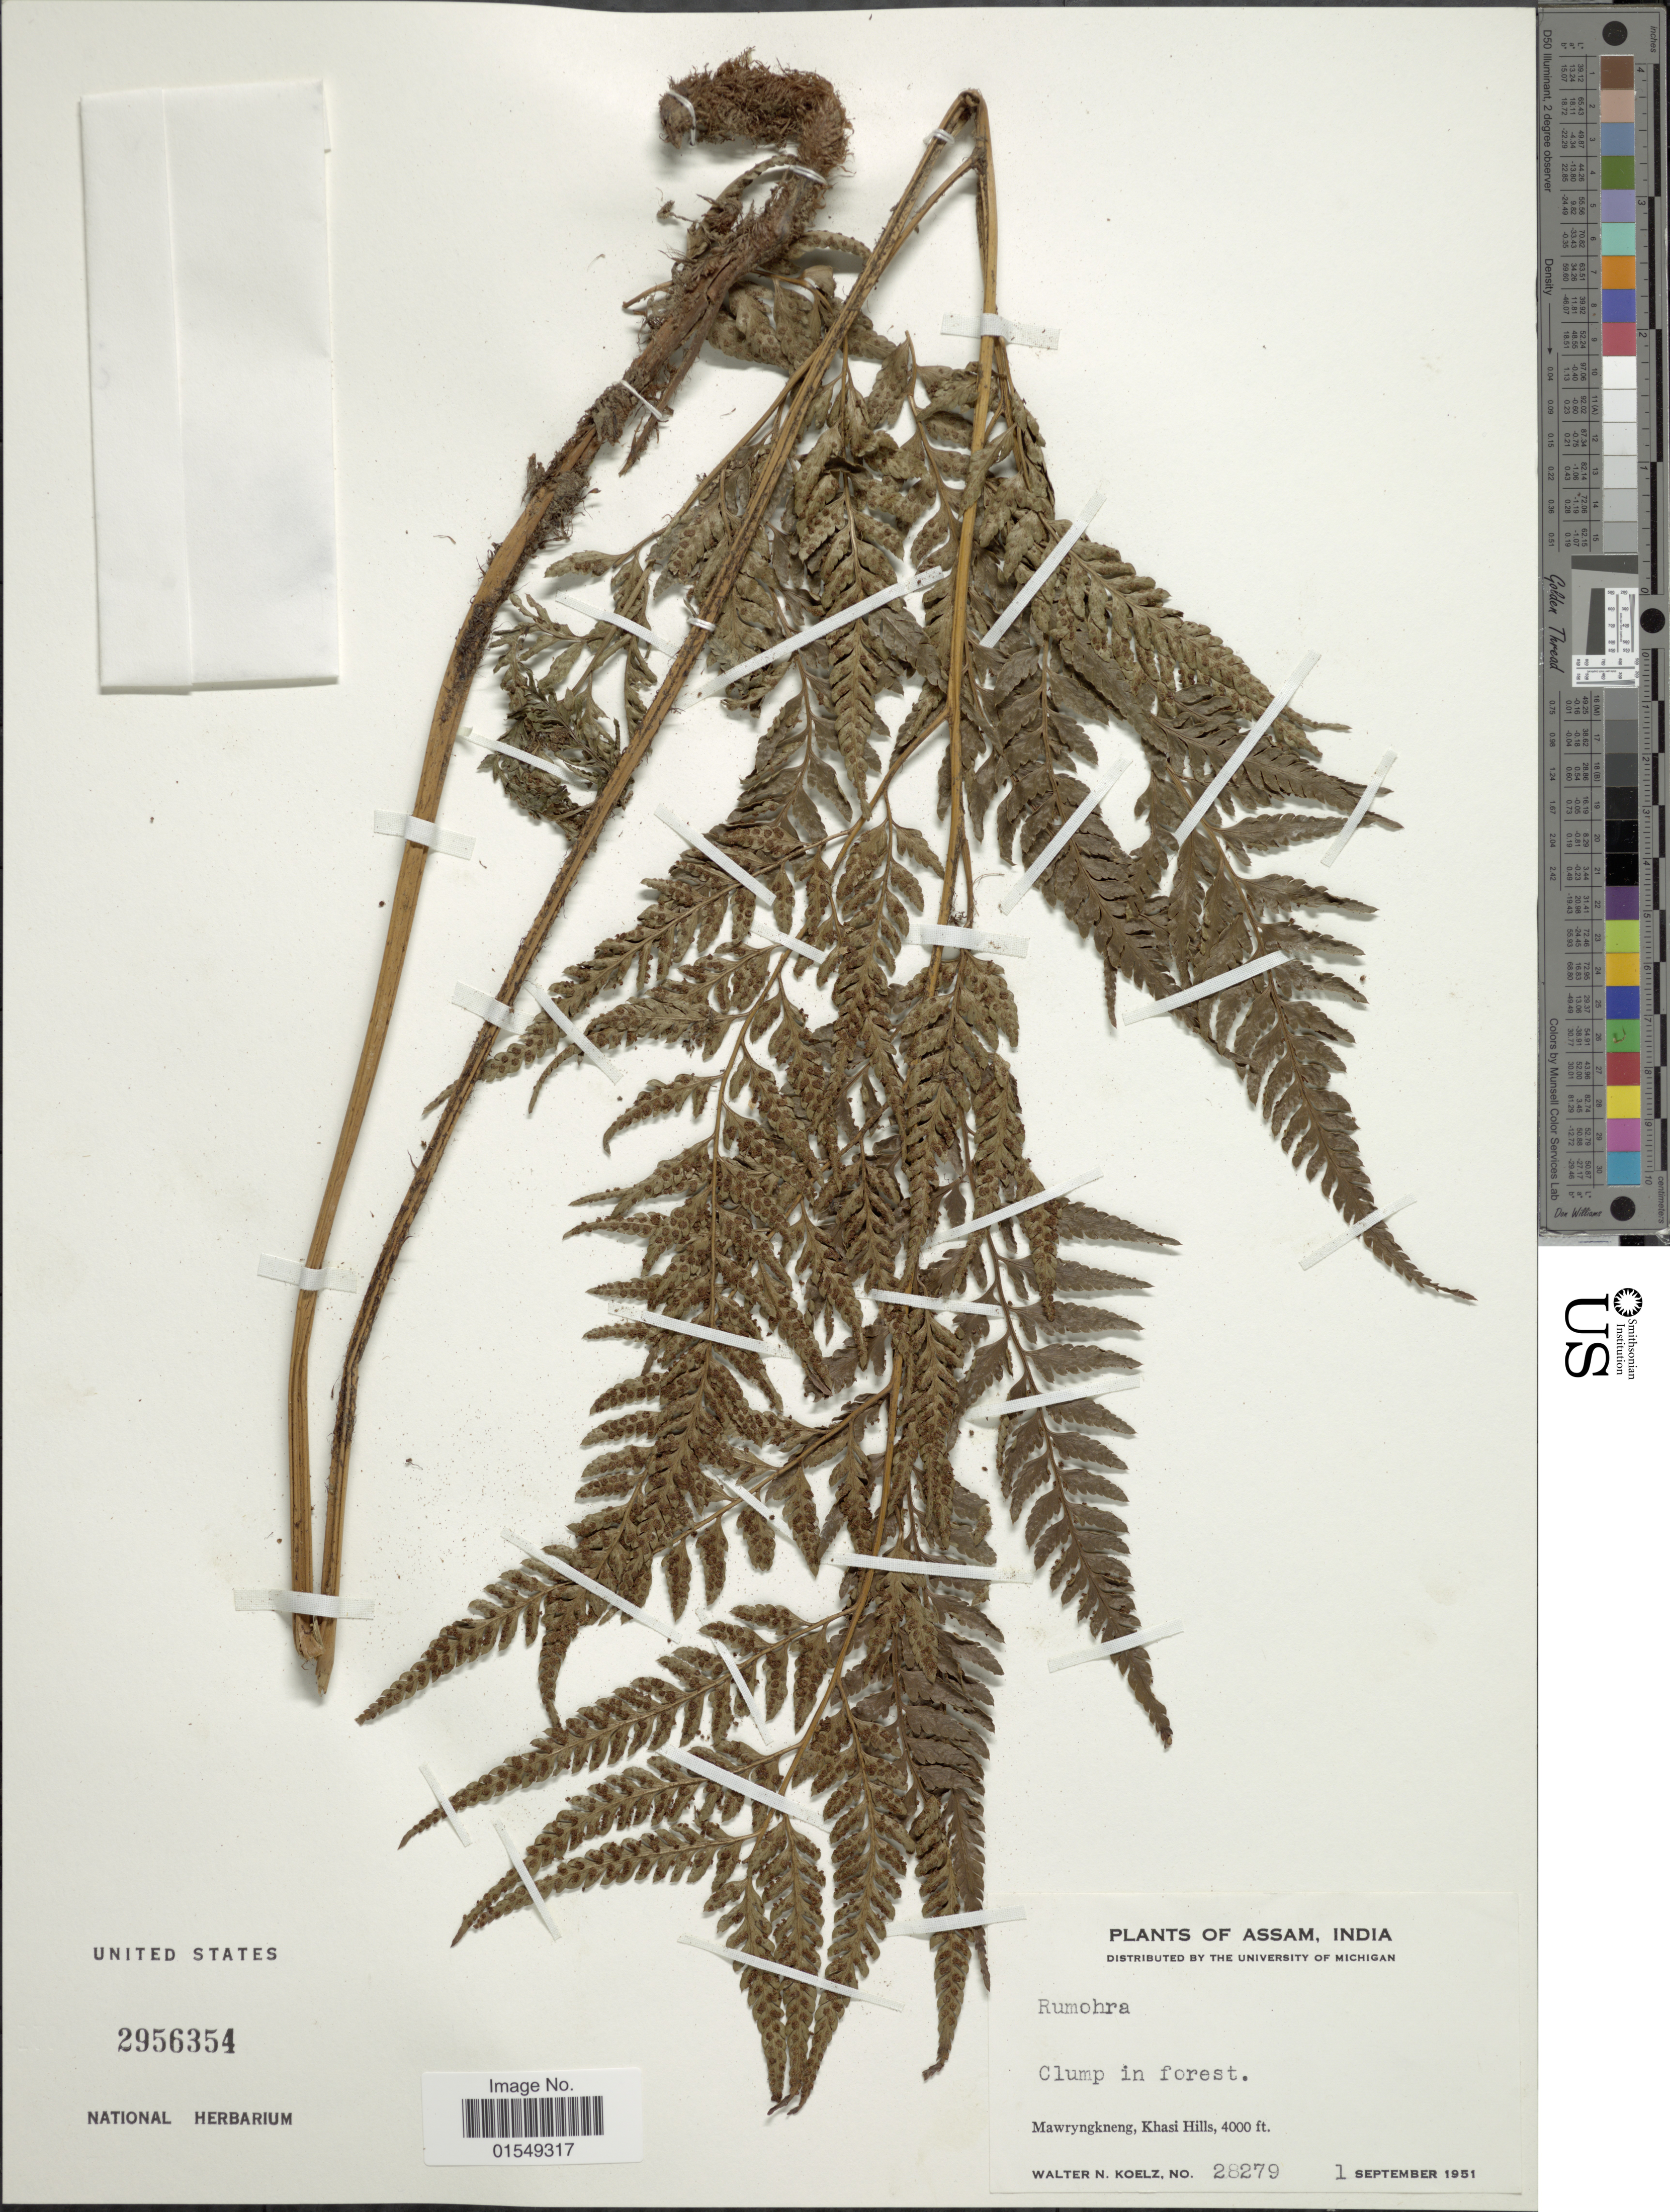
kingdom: Plantae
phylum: Tracheophyta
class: Polypodiopsida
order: Polypodiales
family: Dryopteridaceae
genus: Arachniodes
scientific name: Arachniodes sp.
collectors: W. N. Koelz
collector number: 28279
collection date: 1951-09-01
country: India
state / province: Meghalaya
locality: Mawryngkneng, Khasi Hills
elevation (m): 1219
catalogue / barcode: US 2956354